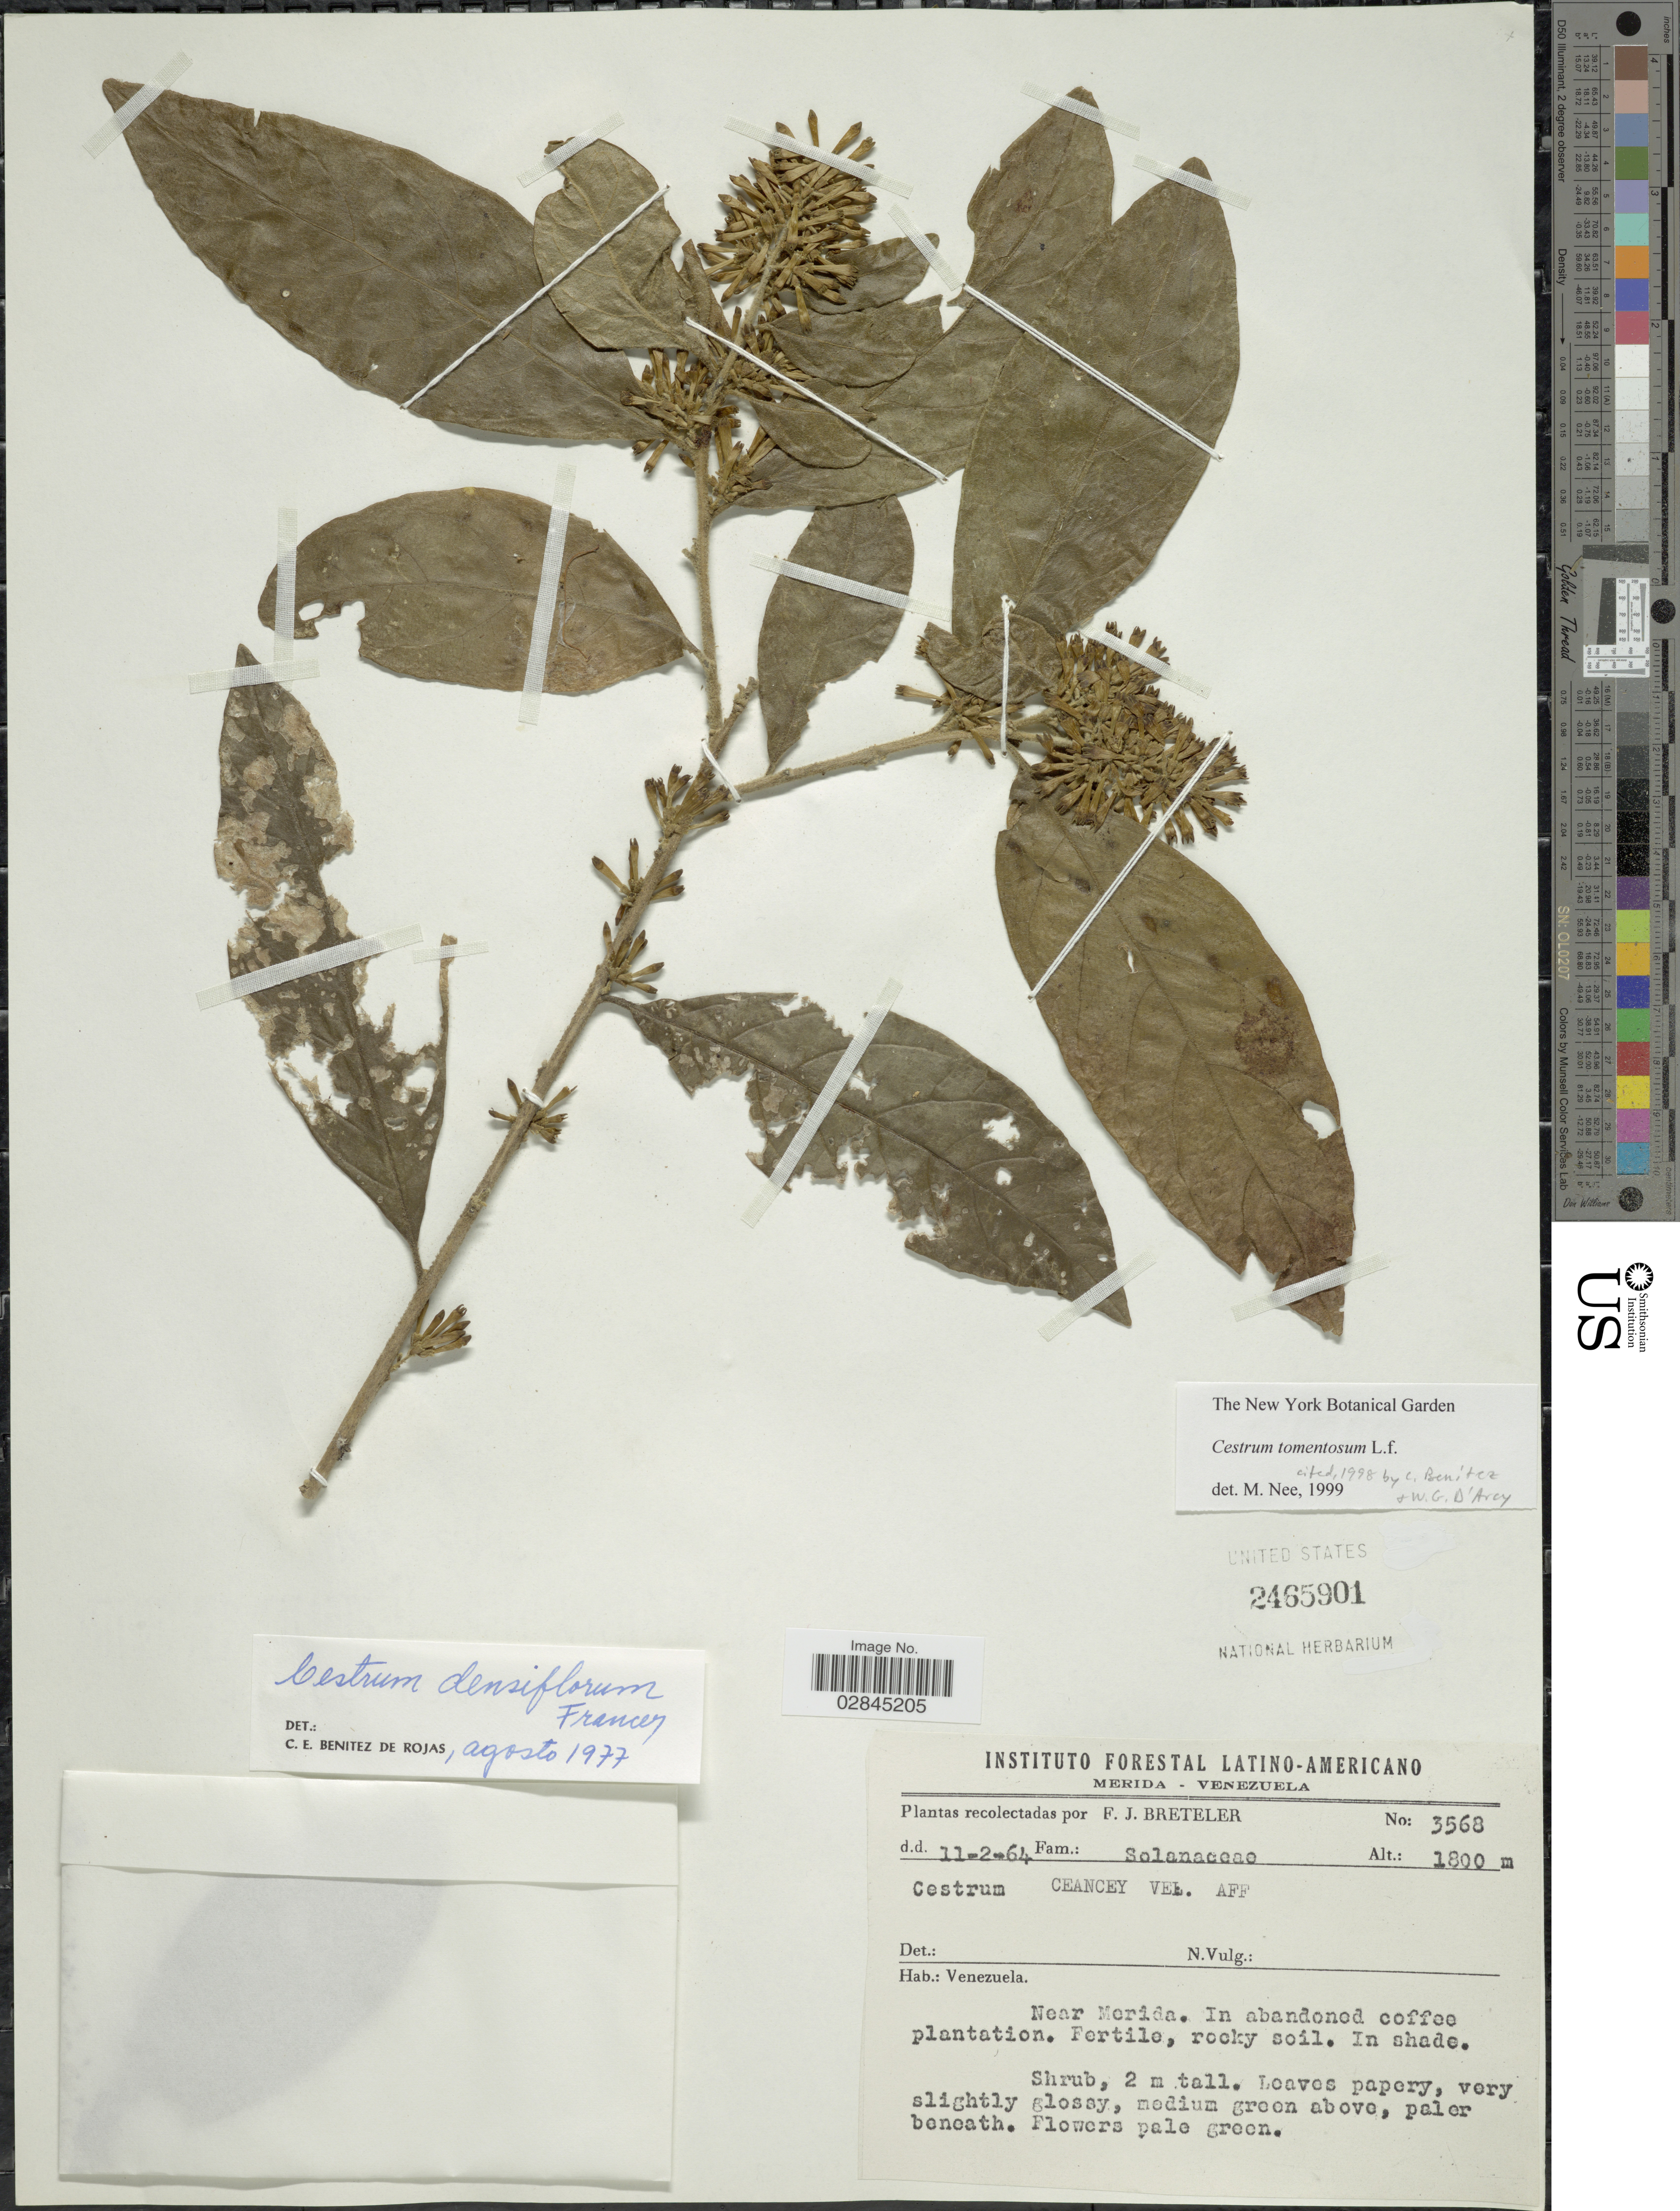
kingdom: Plantae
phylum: Tracheophyta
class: Magnoliopsida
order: Solanales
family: Solanaceae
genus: Cestrum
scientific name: Cestrum tomentosum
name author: L. f.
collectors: F. J. Breteler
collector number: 3568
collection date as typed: Transcribed d/m/y: 11/2/64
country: Venezuela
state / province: Mérida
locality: Near Merida. In abandoned coffee plantation.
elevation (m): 1800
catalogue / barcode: US 2465901